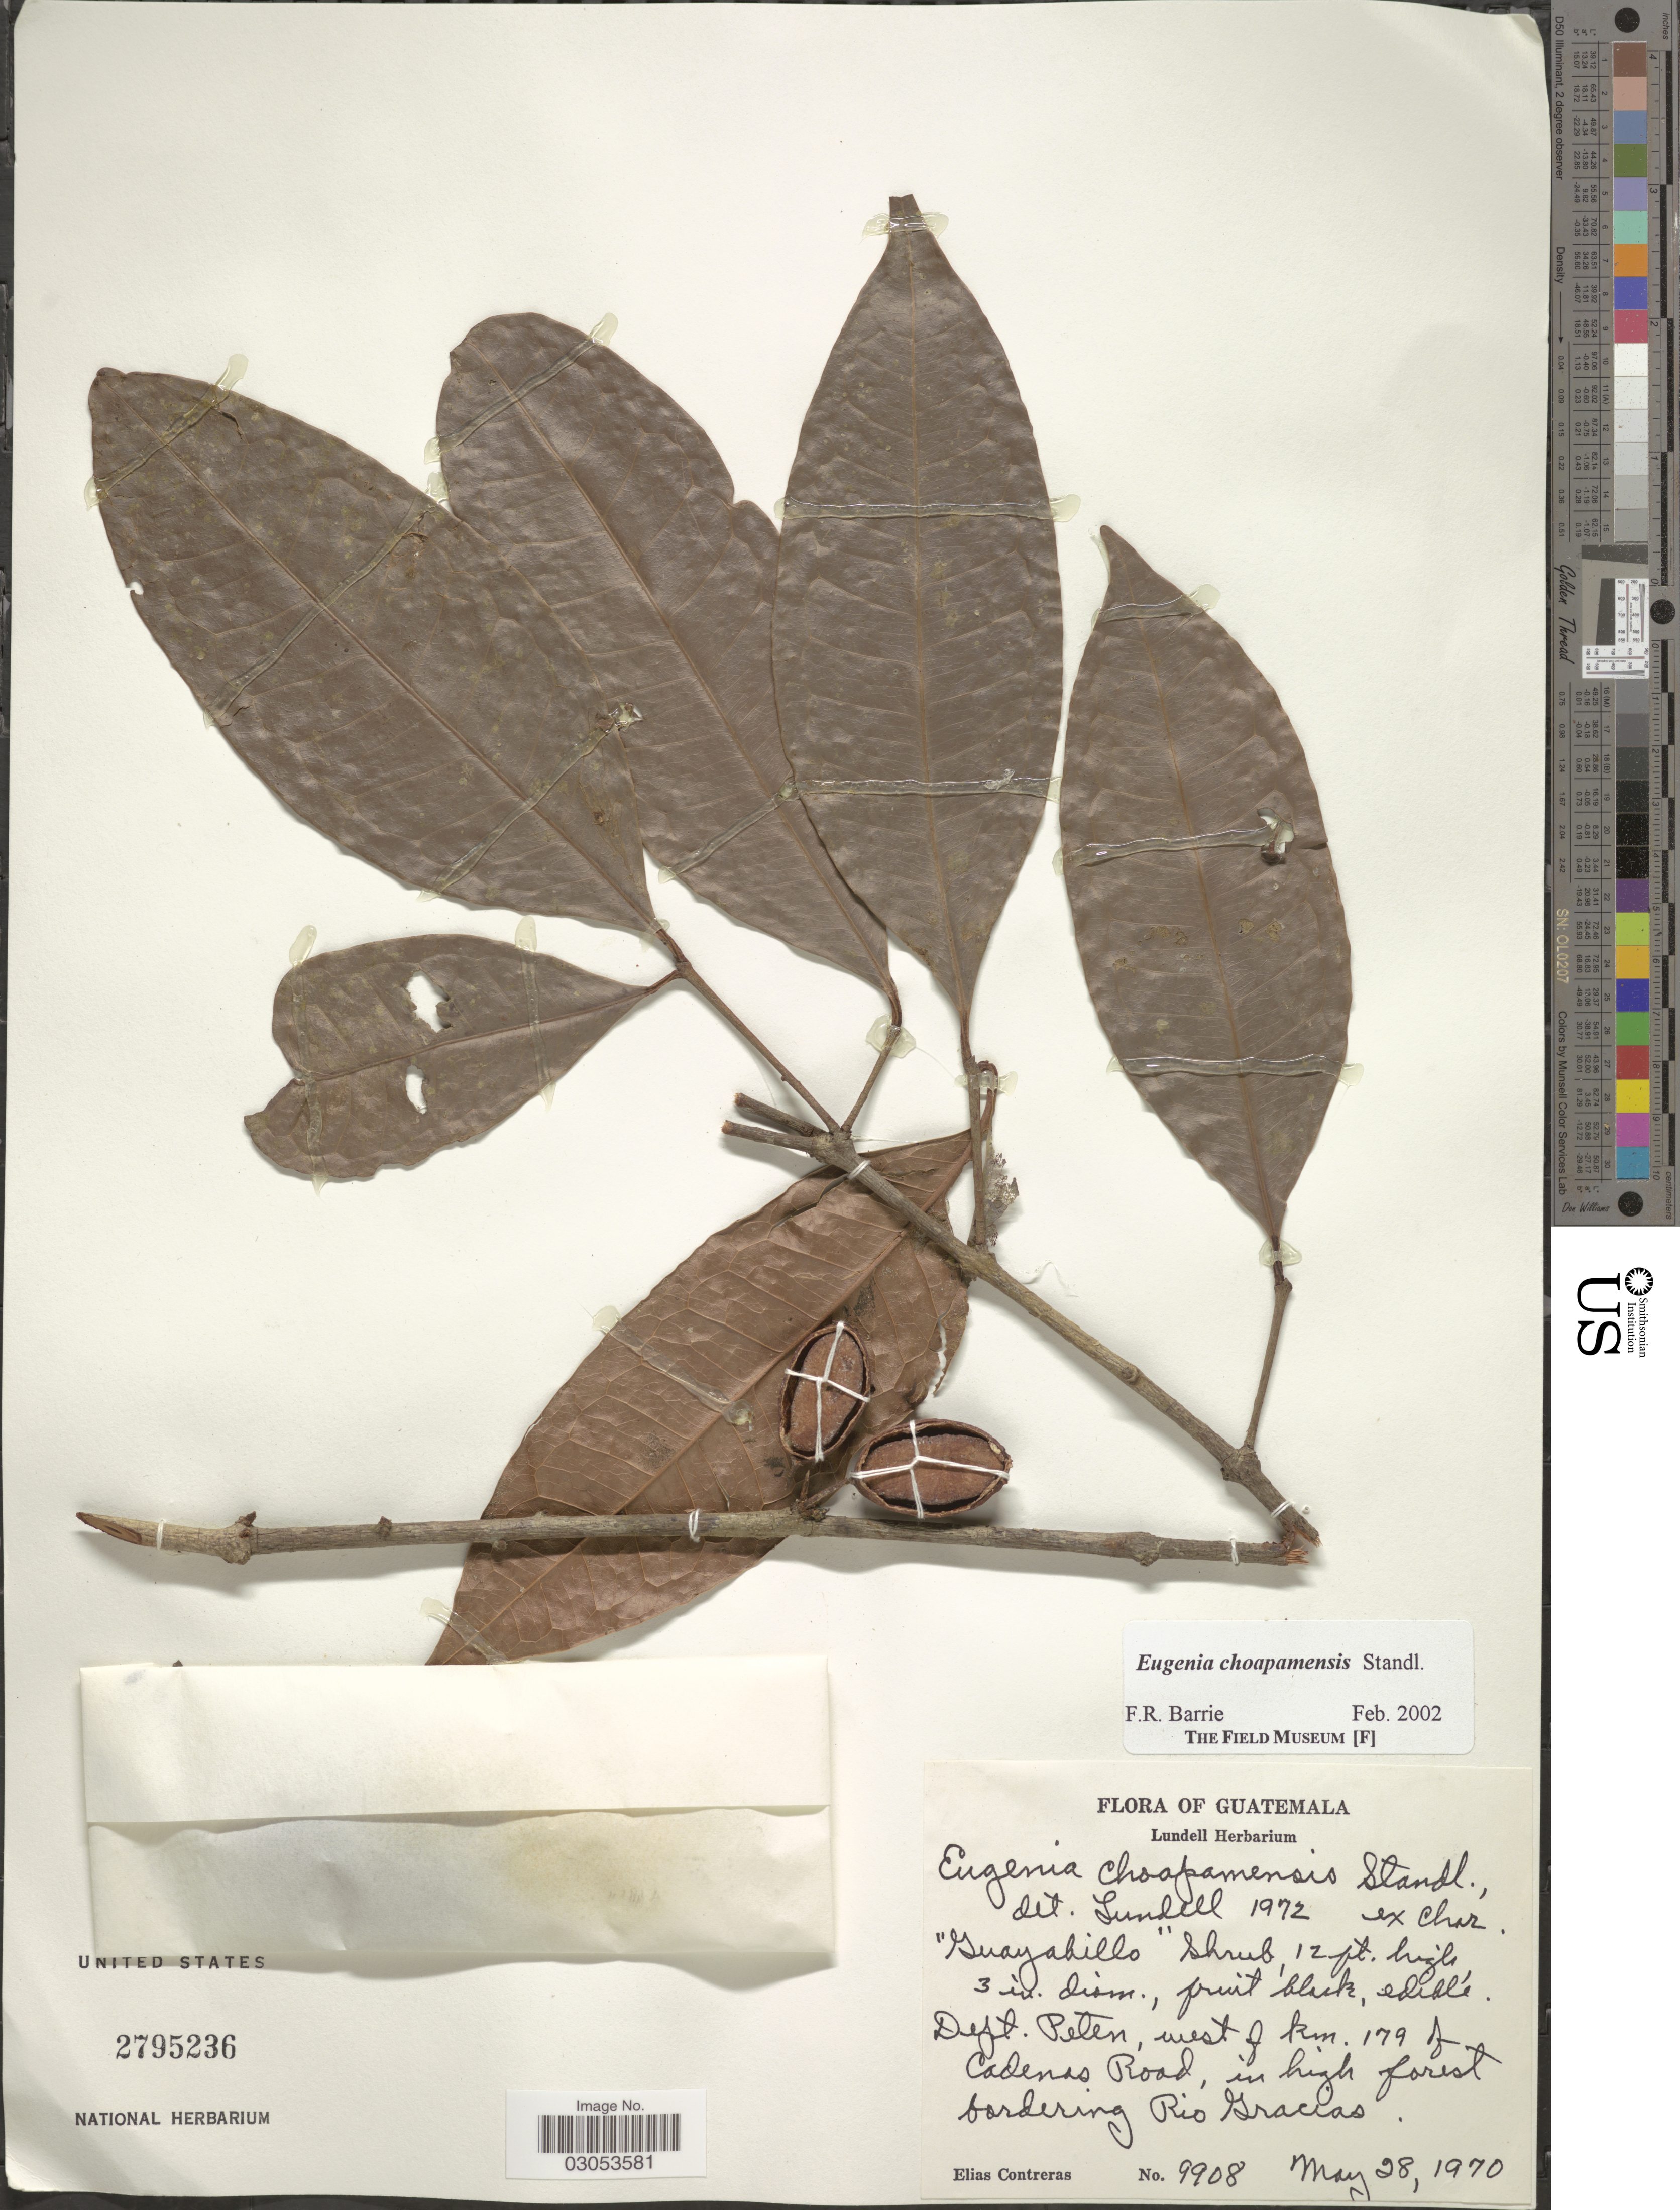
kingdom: Plantae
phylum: Tracheophyta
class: Magnoliopsida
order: Myrtales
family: Myrtaceae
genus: Eugenia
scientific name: Eugenia choapamensis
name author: Standl.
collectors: E. Contreras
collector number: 9908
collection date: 1970-05-28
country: Guatemala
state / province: El Petén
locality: Dept. Peten, west of km. 179 of Cadenas Road, in high forest bordering Rio Gracias.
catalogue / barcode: US 2795236